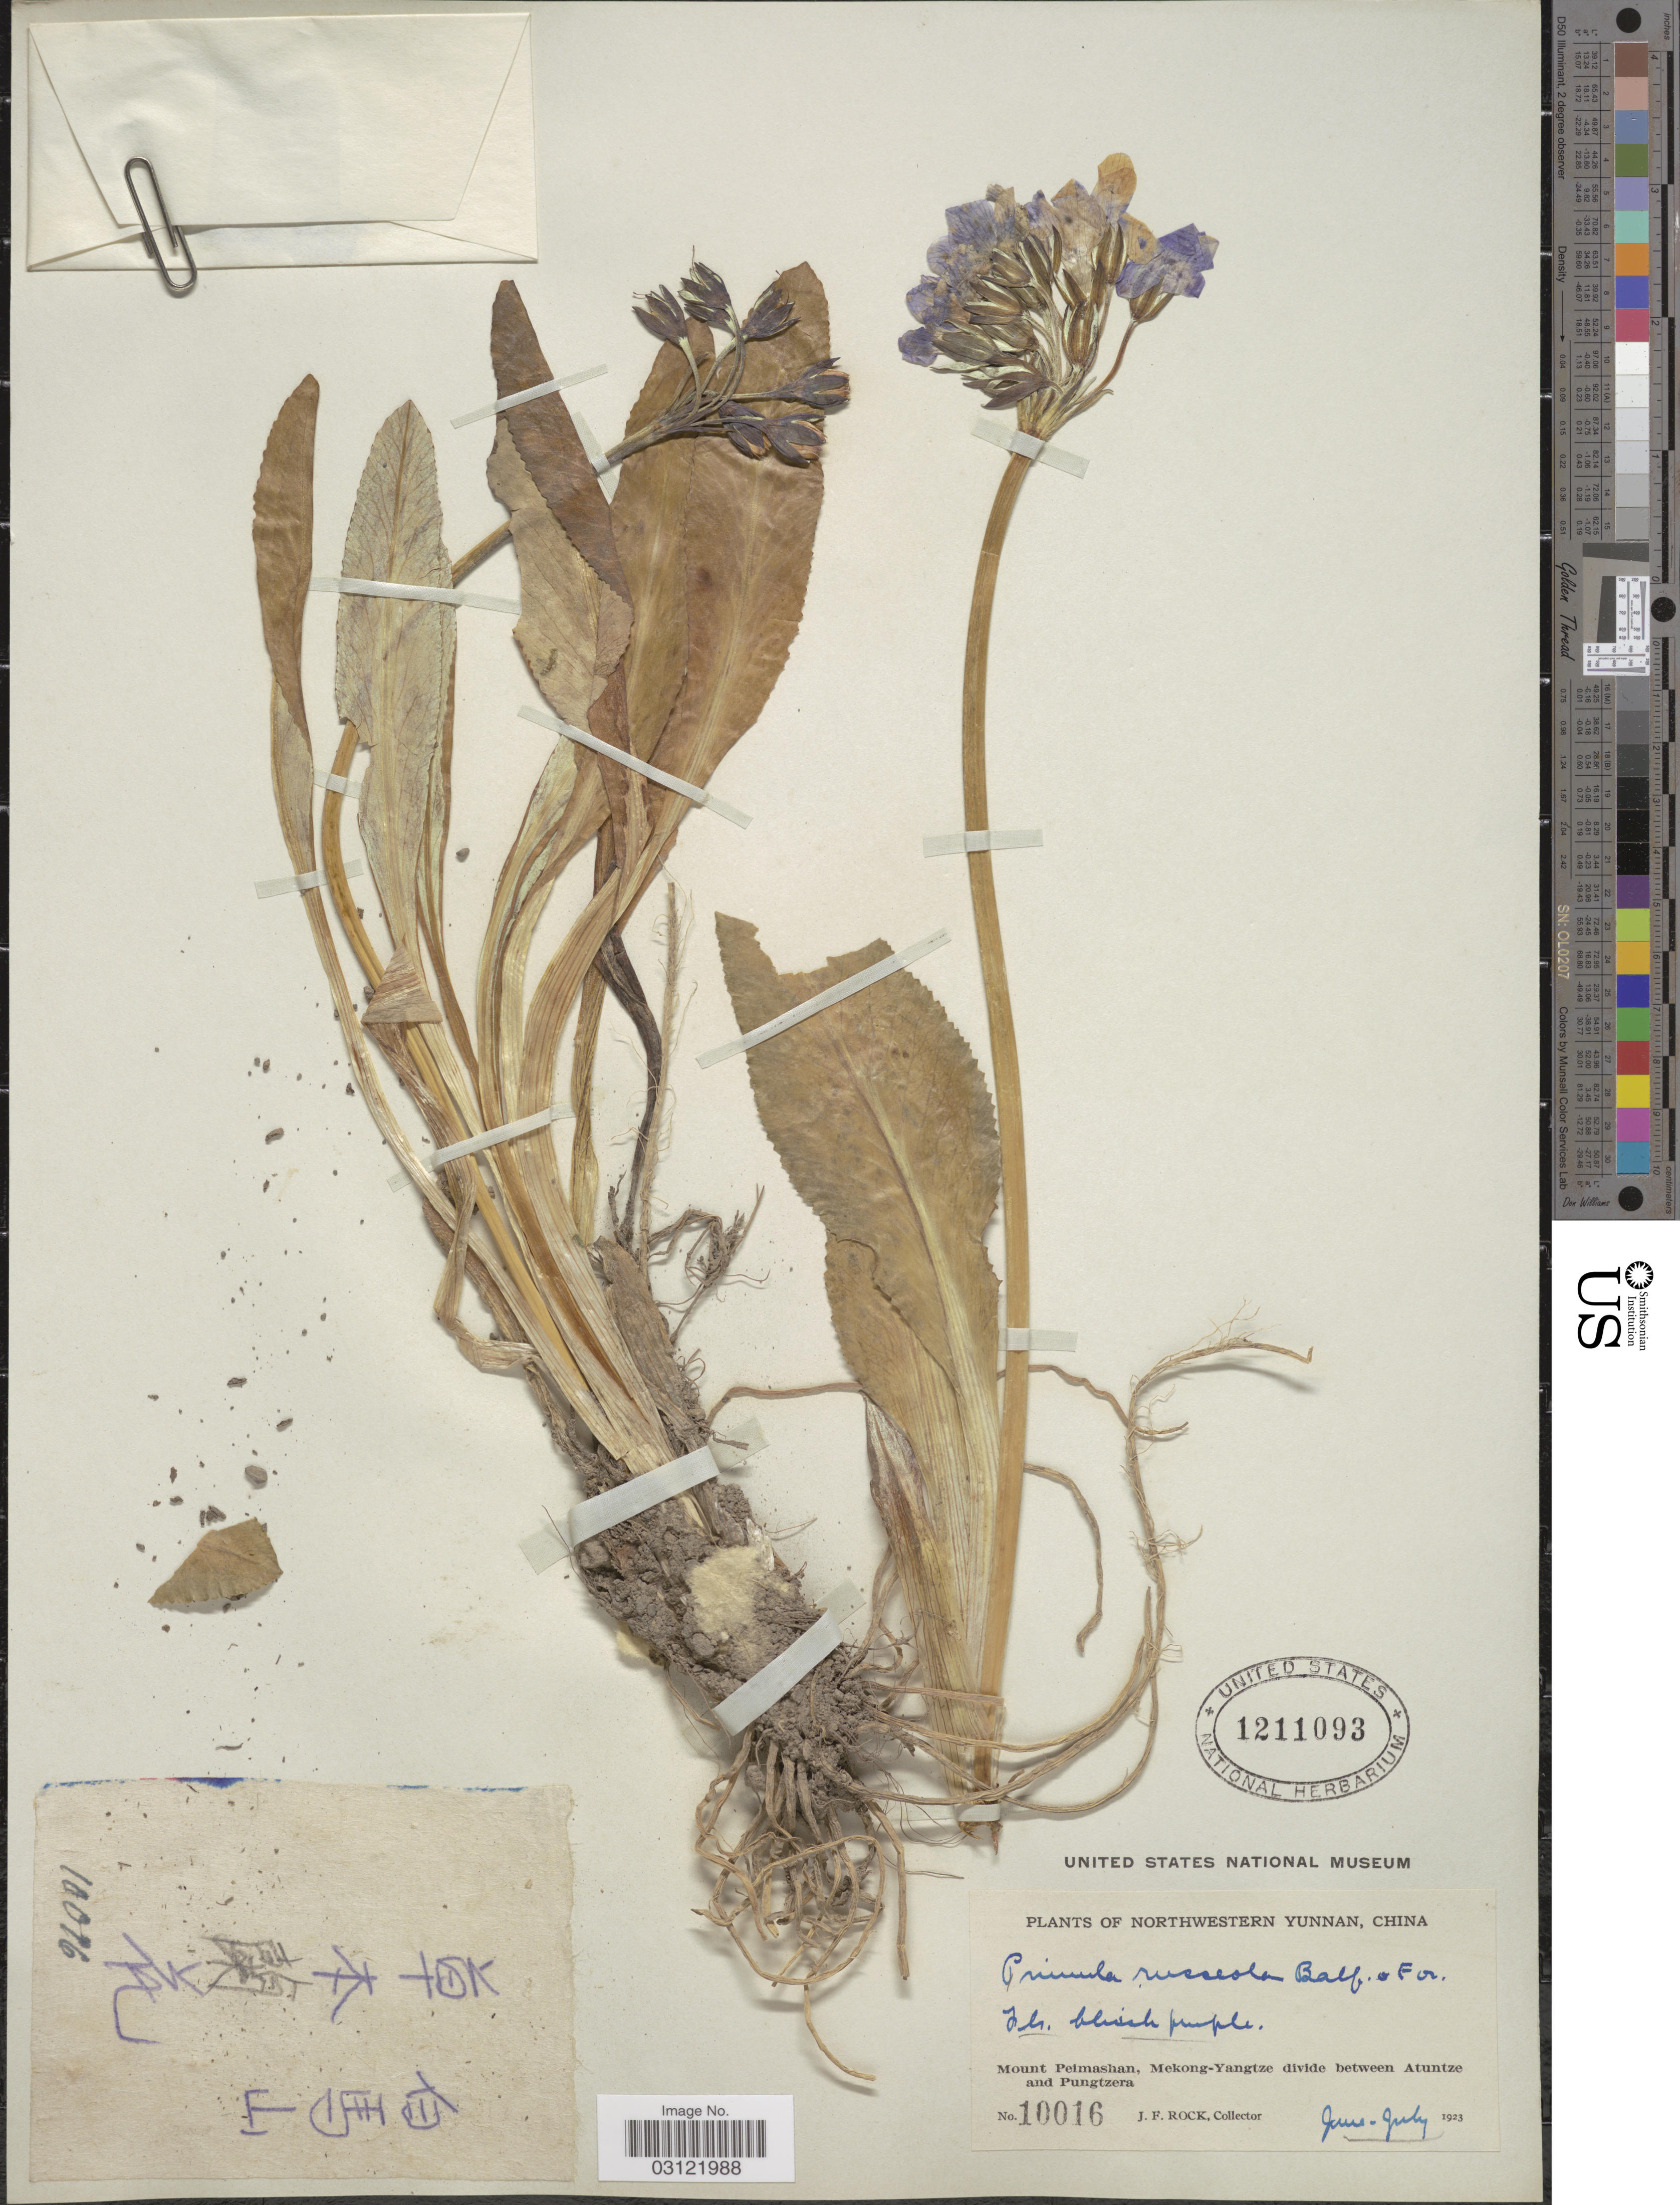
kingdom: Plantae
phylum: Tracheophyta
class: Magnoliopsida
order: Ericales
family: Primulaceae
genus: Primula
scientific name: Primula russeola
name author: Balf. f. & Forrest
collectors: J. Rock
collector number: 10016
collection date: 1923-06/1923-07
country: China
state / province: Yunnan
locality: Northwestern Yunnan, Mount Peimashan, Mekong-Yangtze divide between Atuntze and Pungtzera.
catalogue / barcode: US 1211093